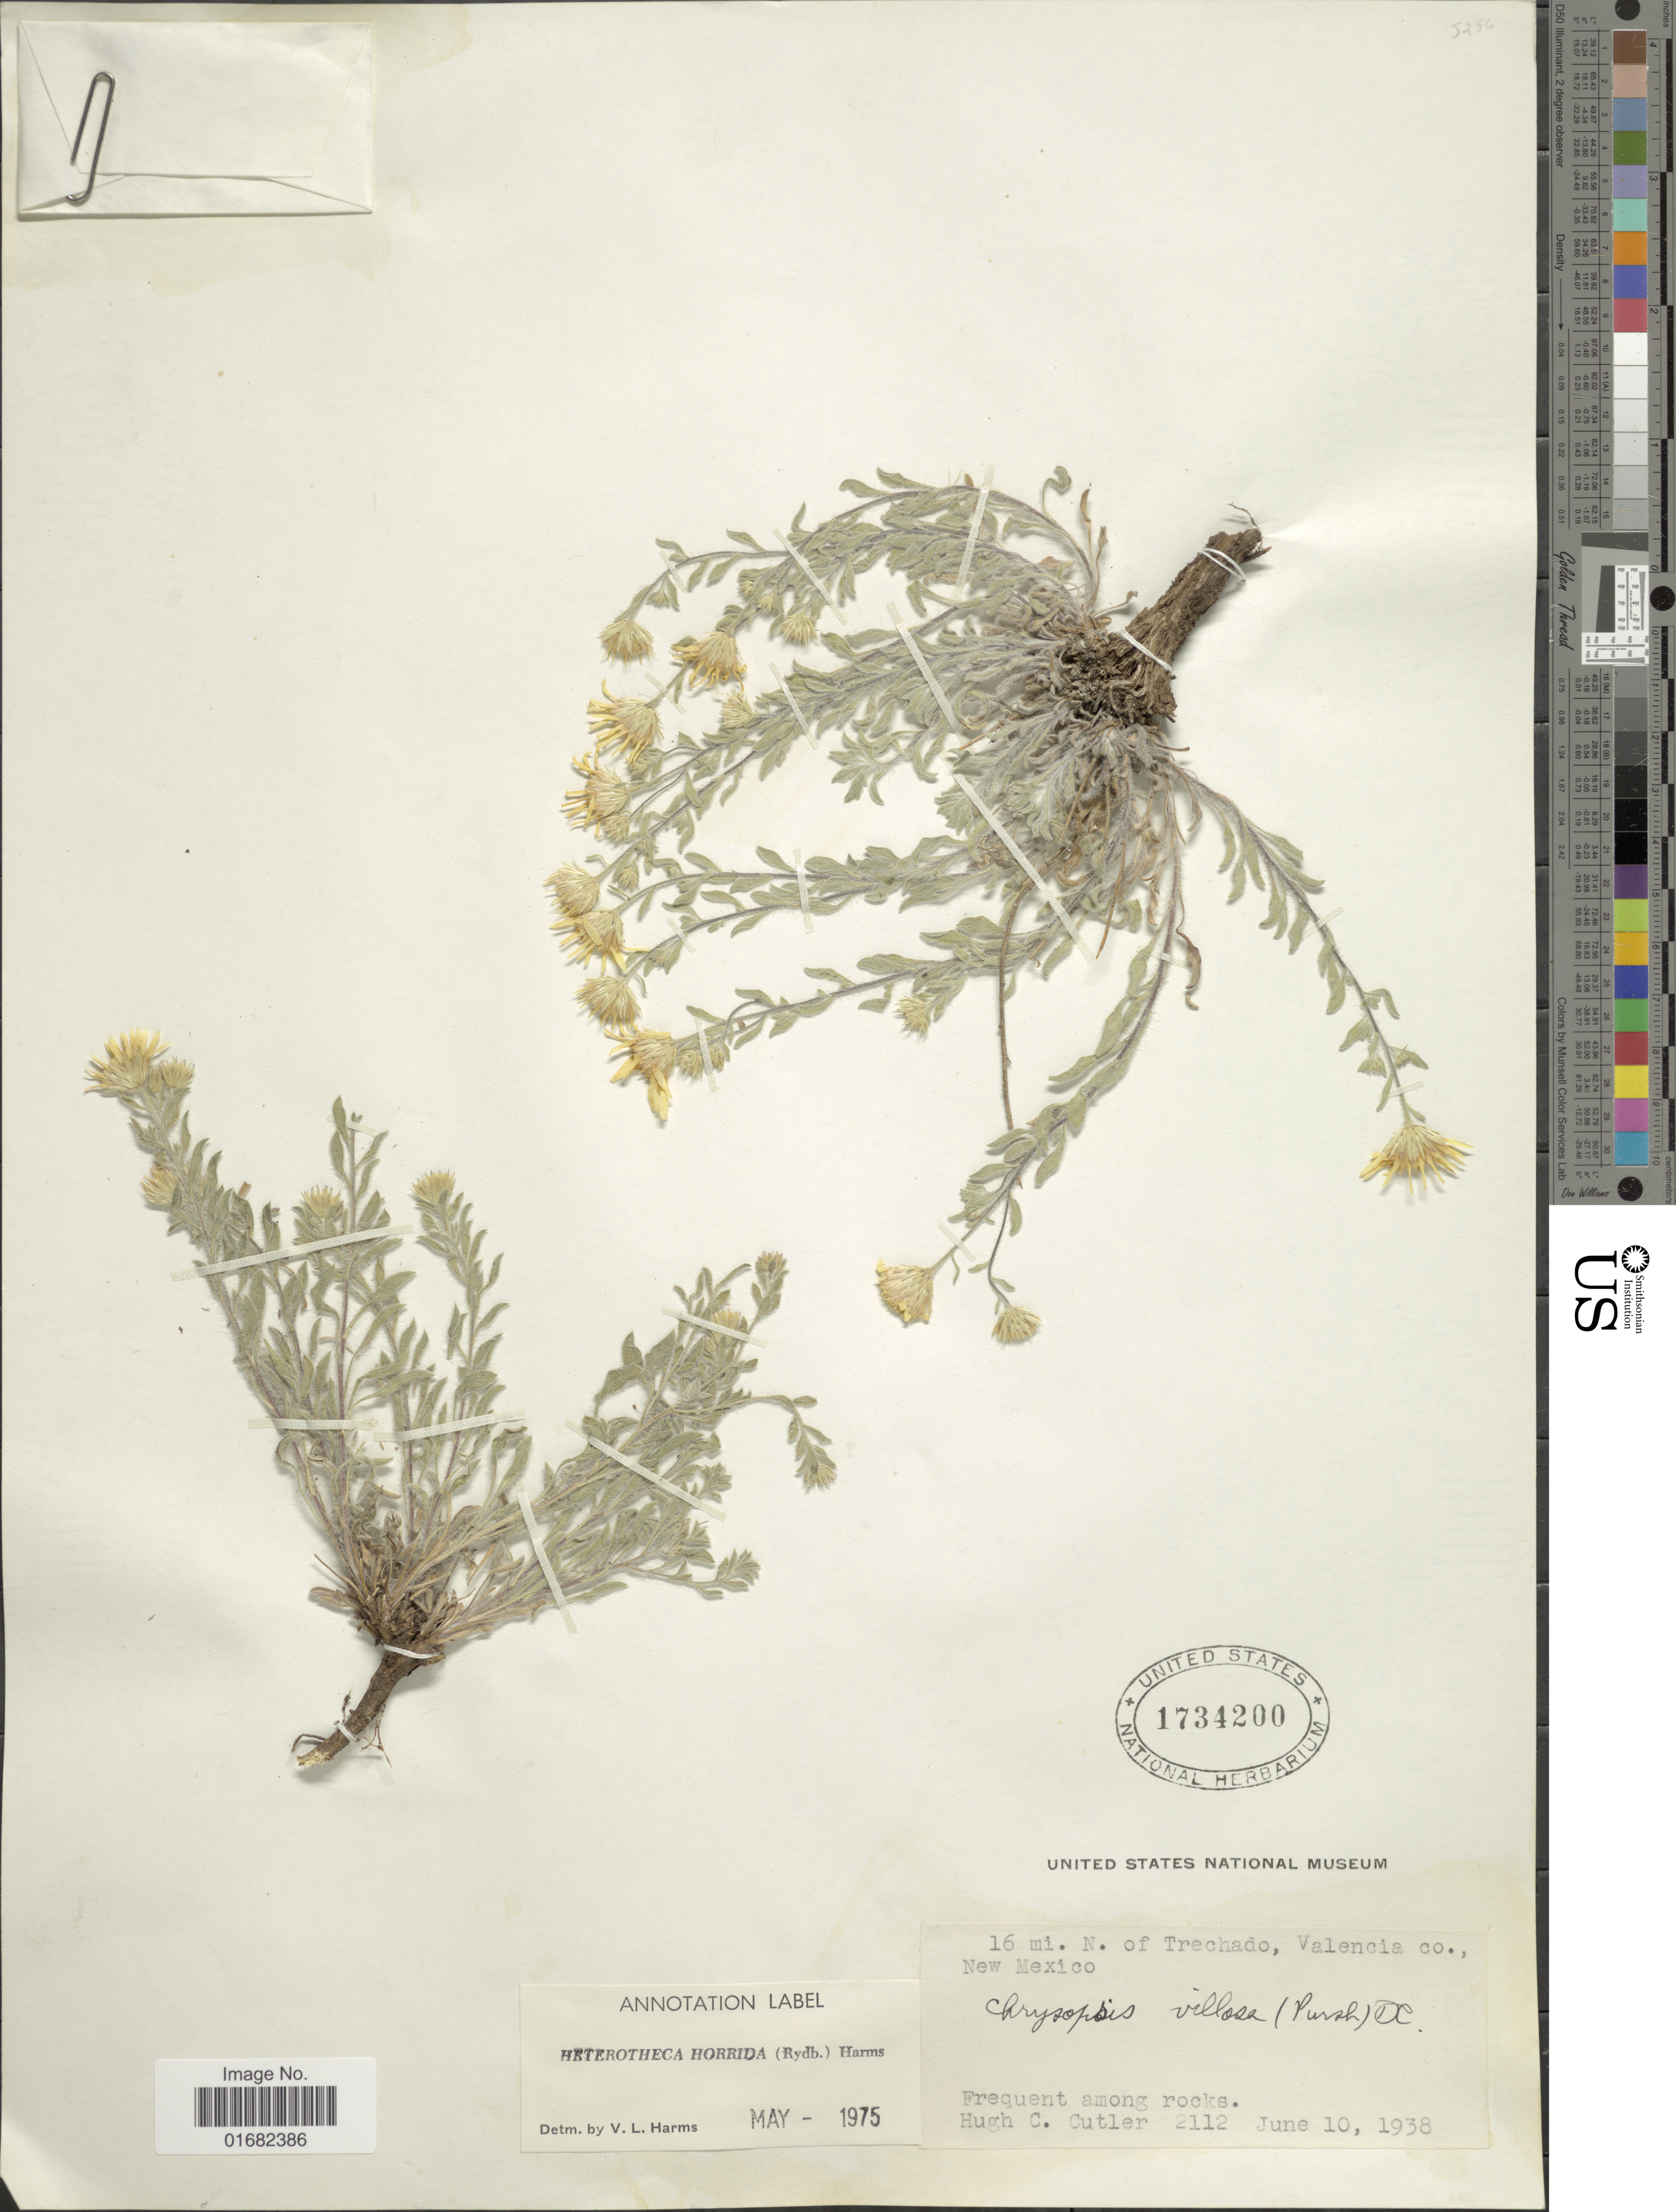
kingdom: Plantae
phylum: Tracheophyta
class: Magnoliopsida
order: Asterales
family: Asteraceae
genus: Heterotheca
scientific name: Heterotheca horrida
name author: (Rydb.) V.L. Harms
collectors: H. C. Cutler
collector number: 2112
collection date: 1938-08-10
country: United States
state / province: New Mexico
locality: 16 mi. N. of Trechado, Valencia Co.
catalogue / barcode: US 1734200